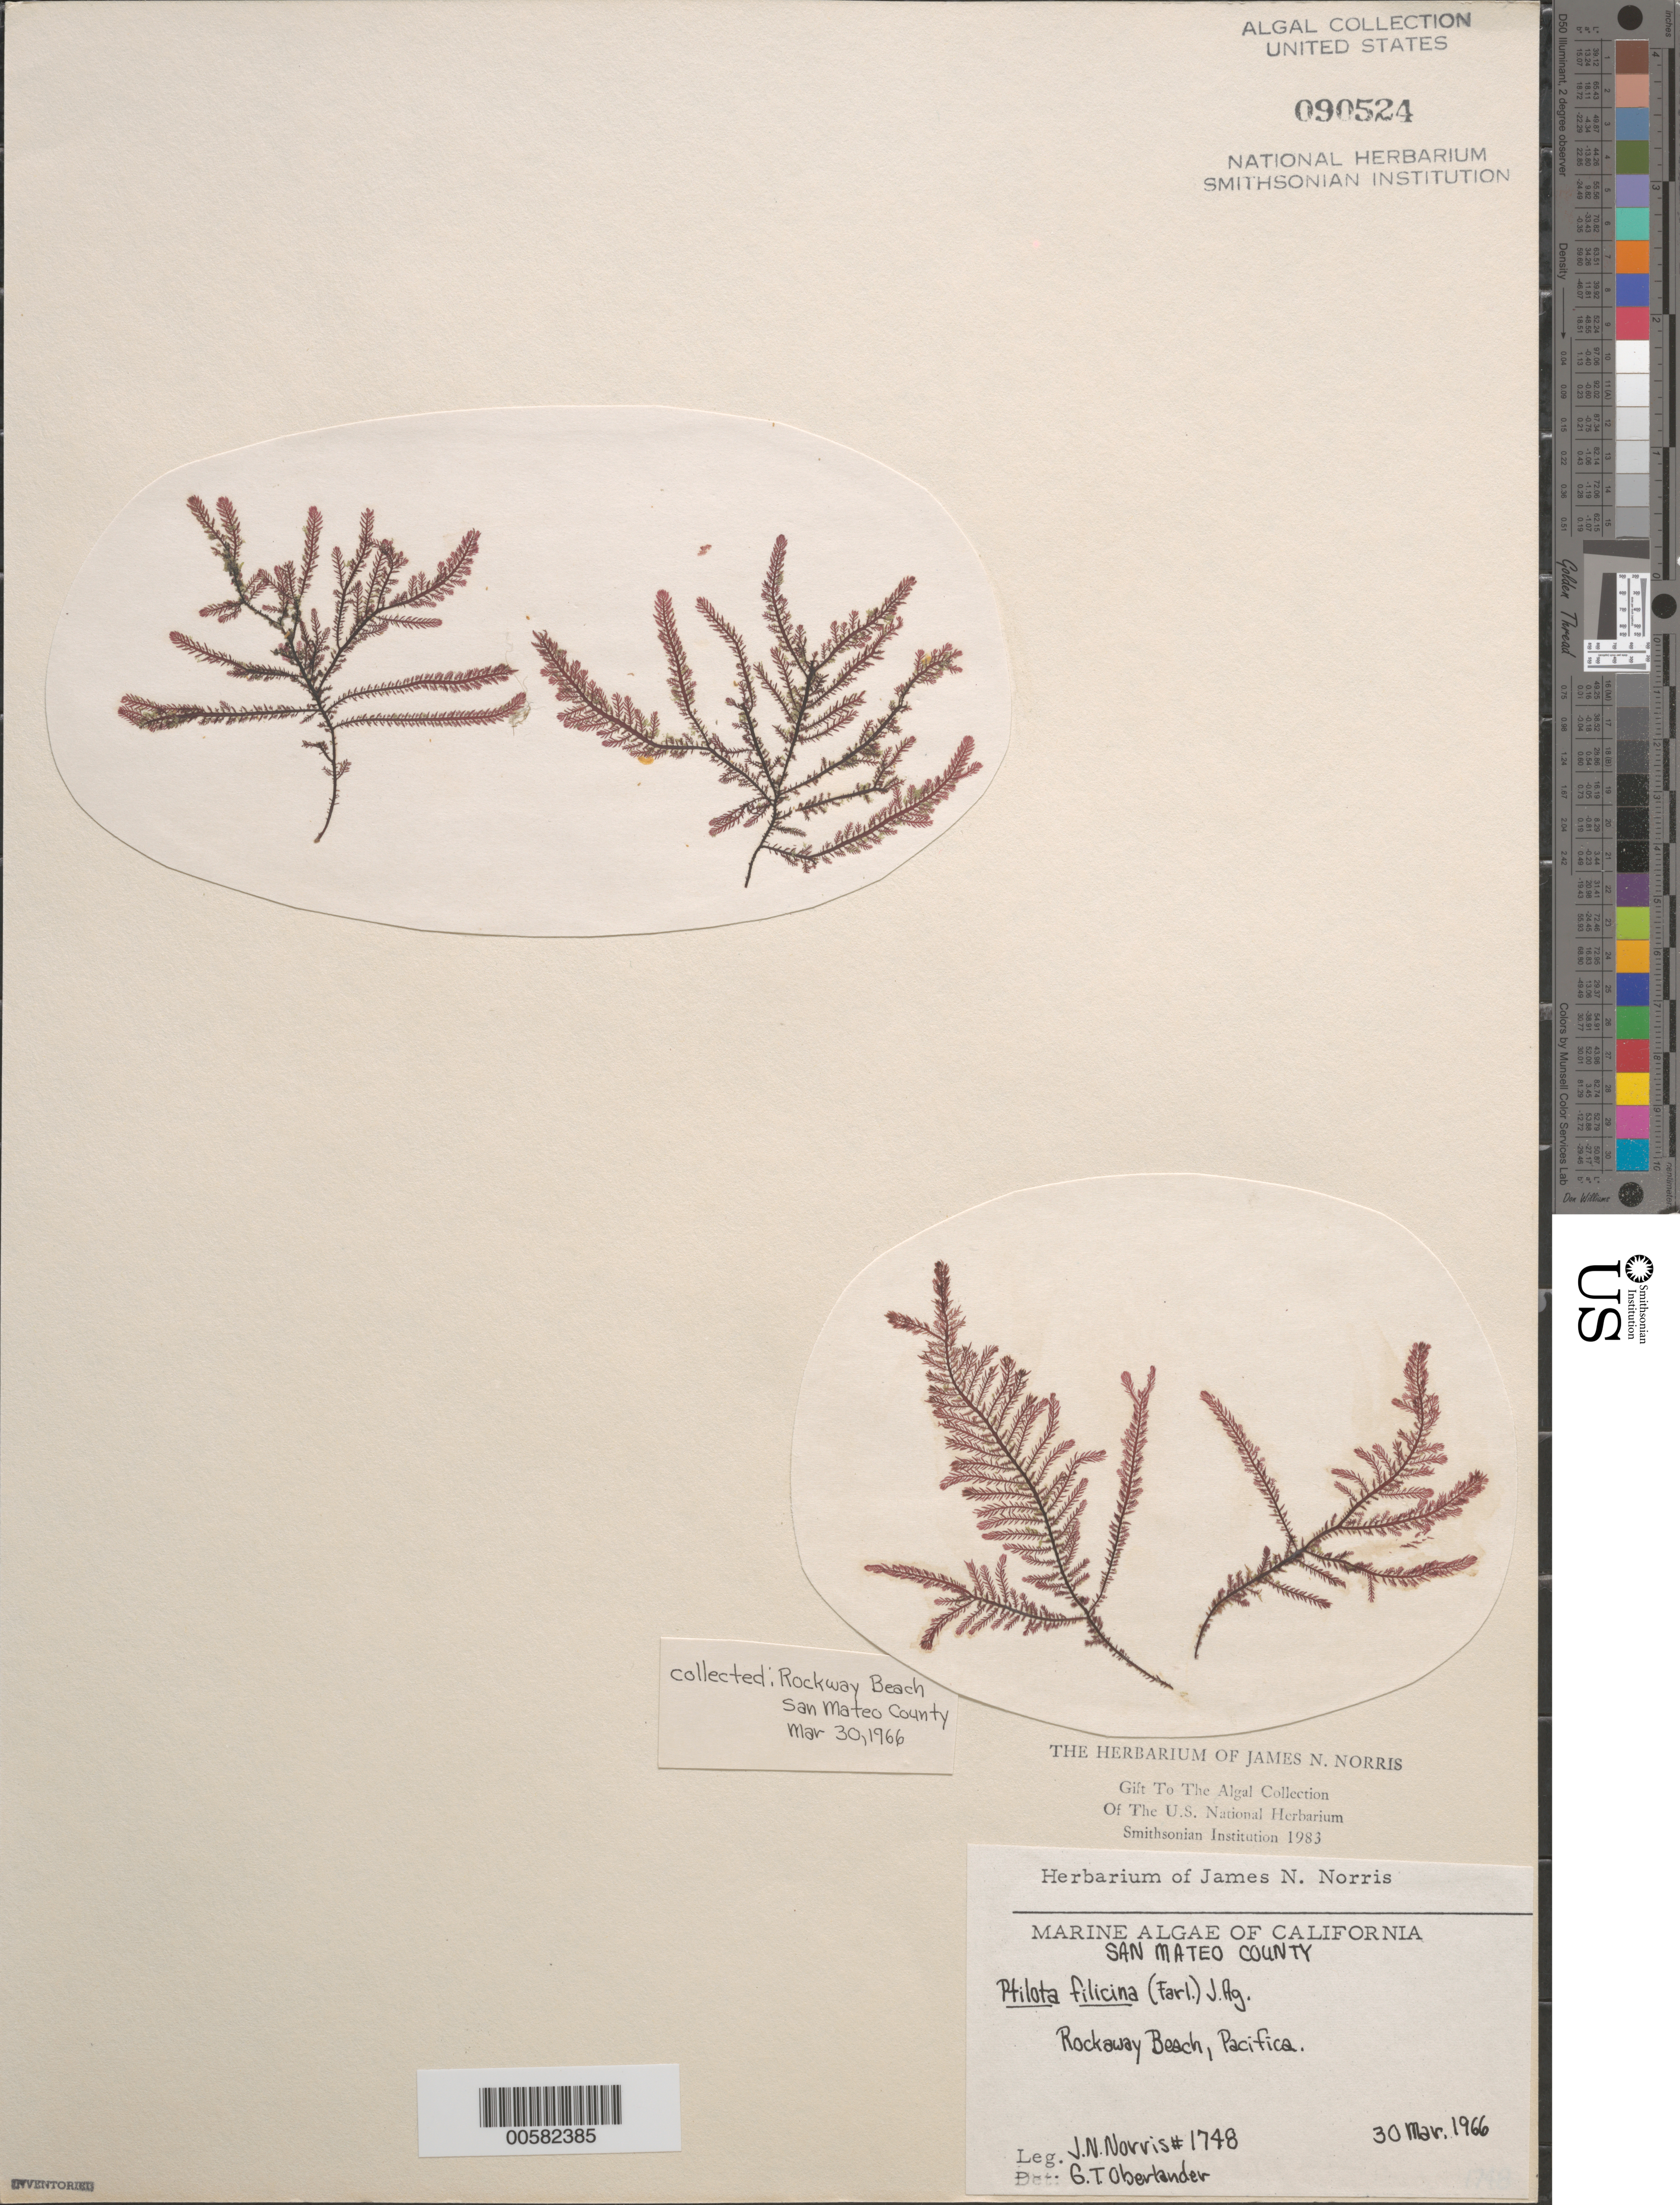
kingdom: Plantae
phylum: Rhodophyta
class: Florideophyceae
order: Ceramiales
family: Wrangeliaceae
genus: Ptilota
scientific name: Ptilota filicina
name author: J. Agardh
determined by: Oberlander, G. T.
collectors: J. N. Norris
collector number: JN-1748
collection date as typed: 30 Mar 1966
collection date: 1966-03-30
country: United States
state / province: California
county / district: San Mateo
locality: Rockaway Beach, Pacifica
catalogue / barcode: US 90524